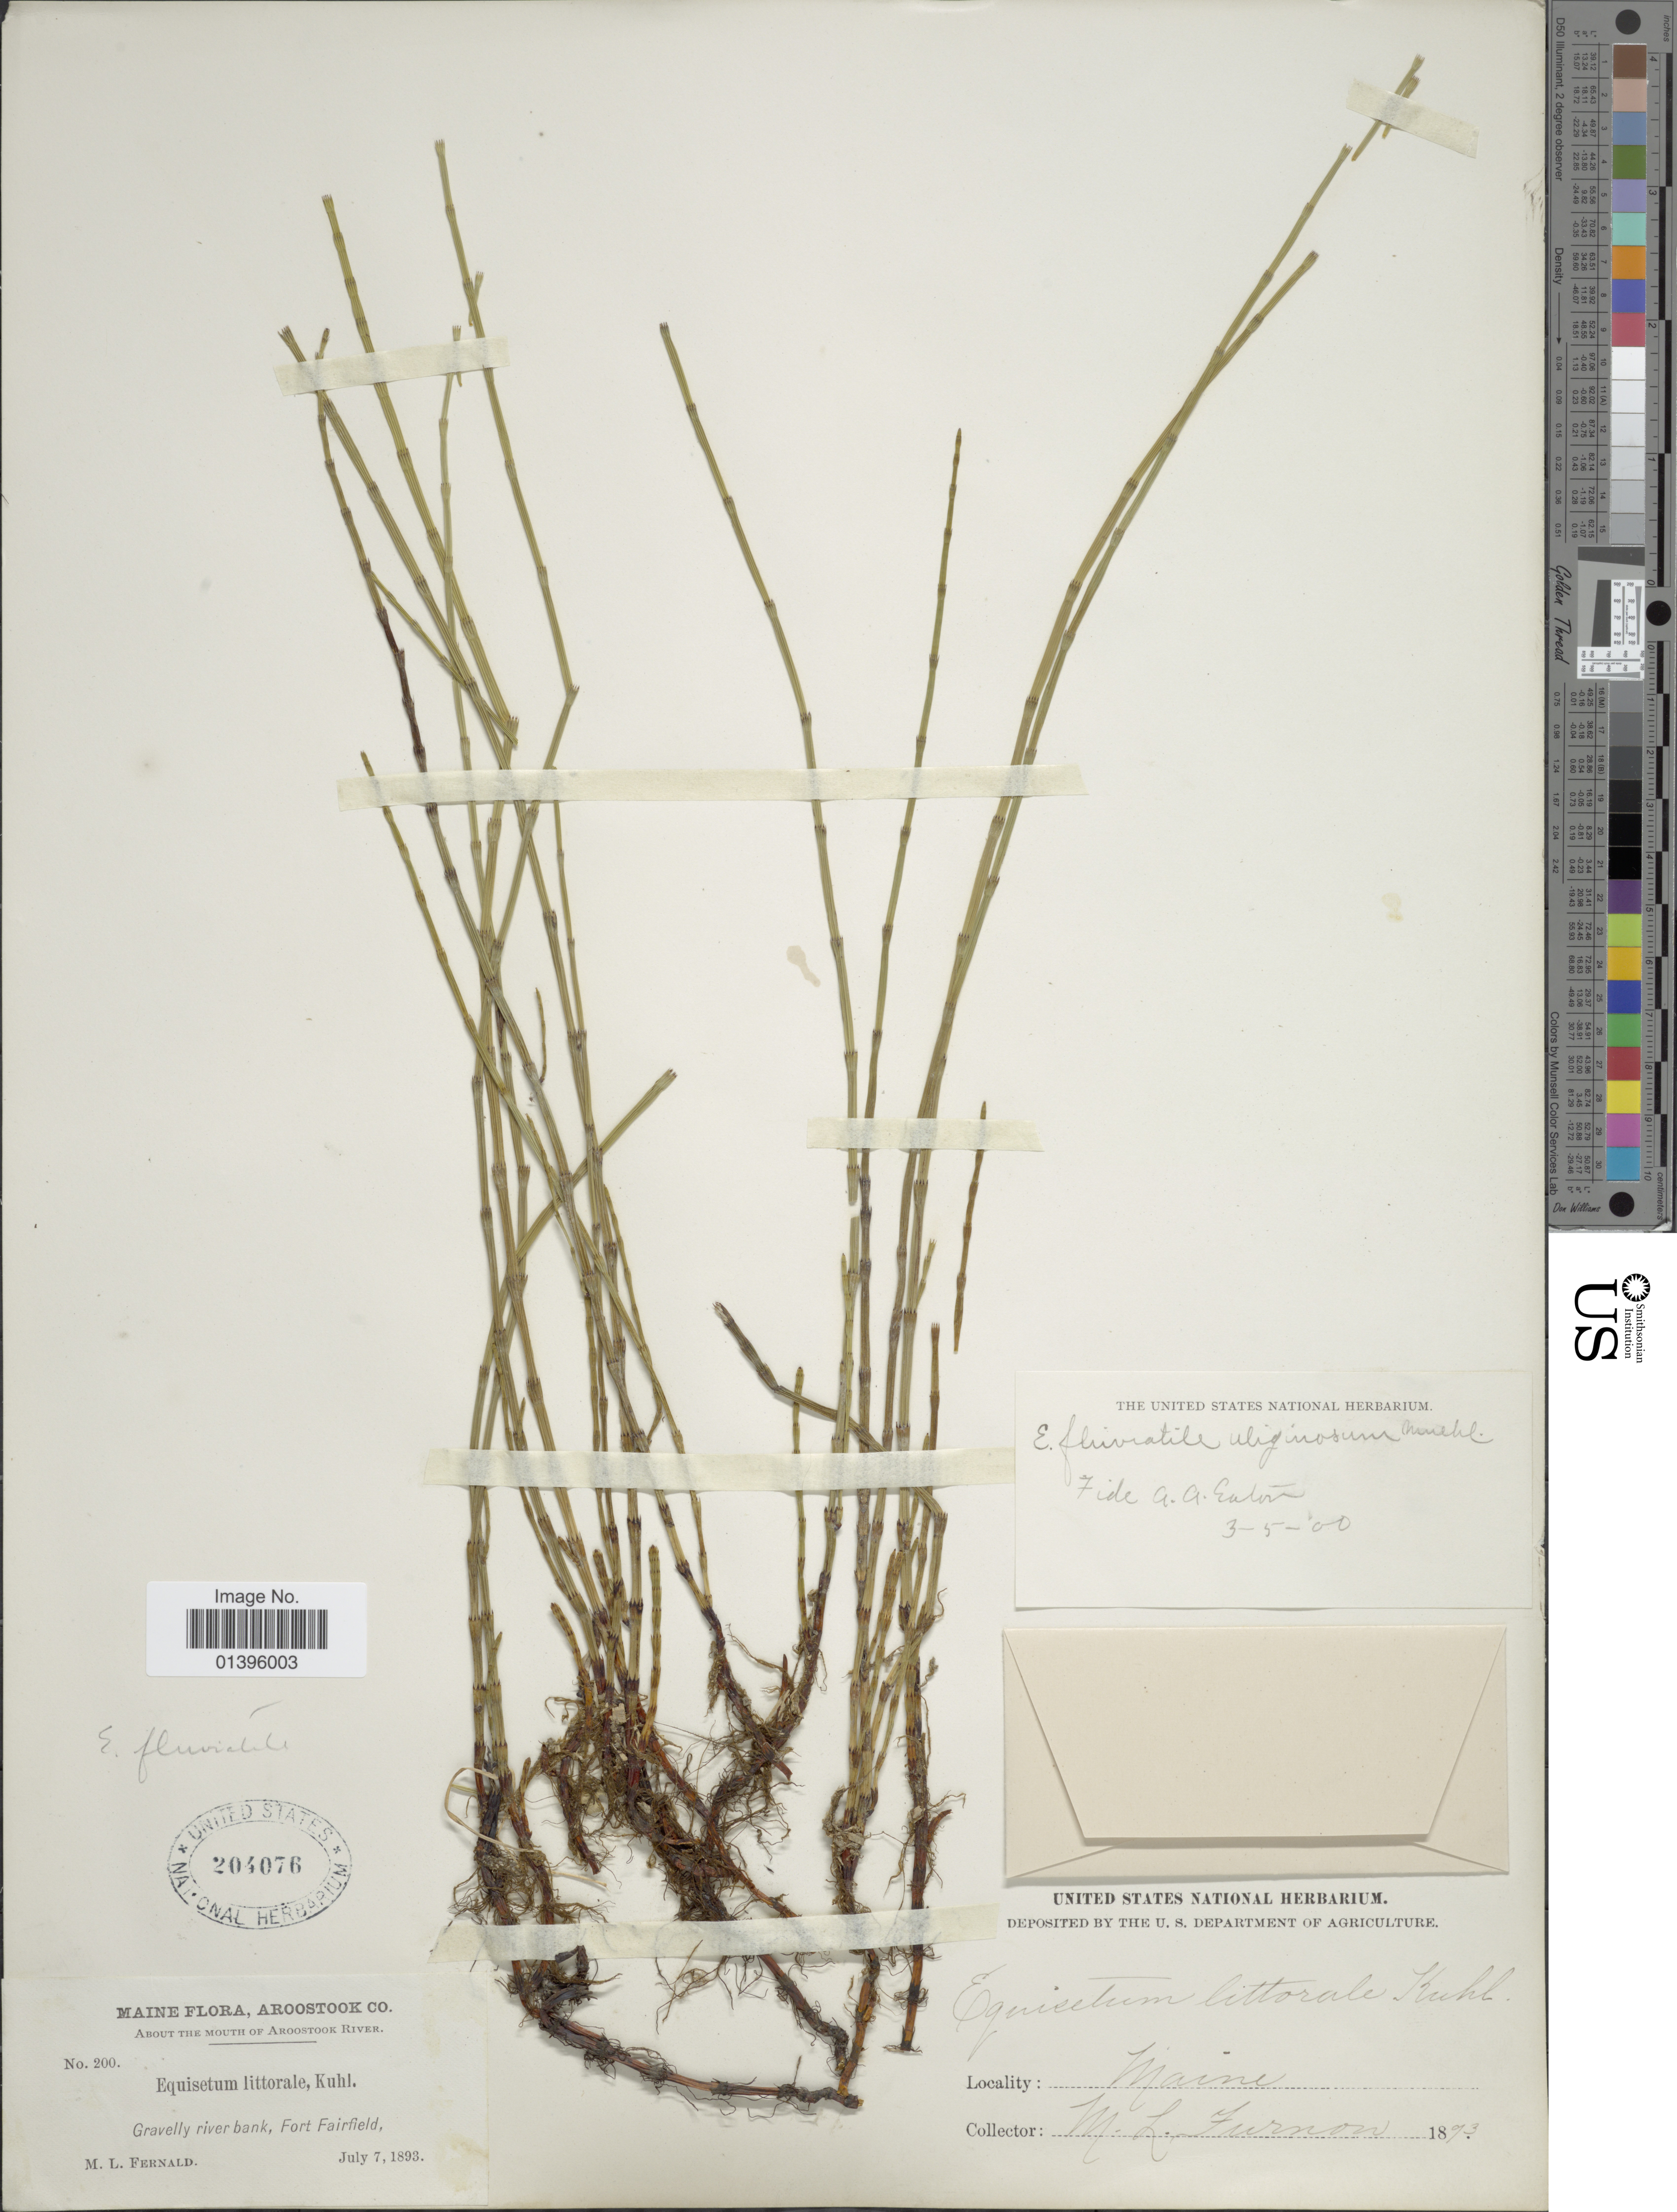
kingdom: Plantae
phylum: Tracheophyta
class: Polypodiopsida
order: Equisetales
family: Equisetaceae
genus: Equisetum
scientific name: Equisetum fluviatile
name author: L.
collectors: M. L. Fernald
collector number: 200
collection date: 1893-07-07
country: United States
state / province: Maine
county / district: Aroostook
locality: Gravelly river bank, Fort FAIRFIELD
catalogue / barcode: US 204076